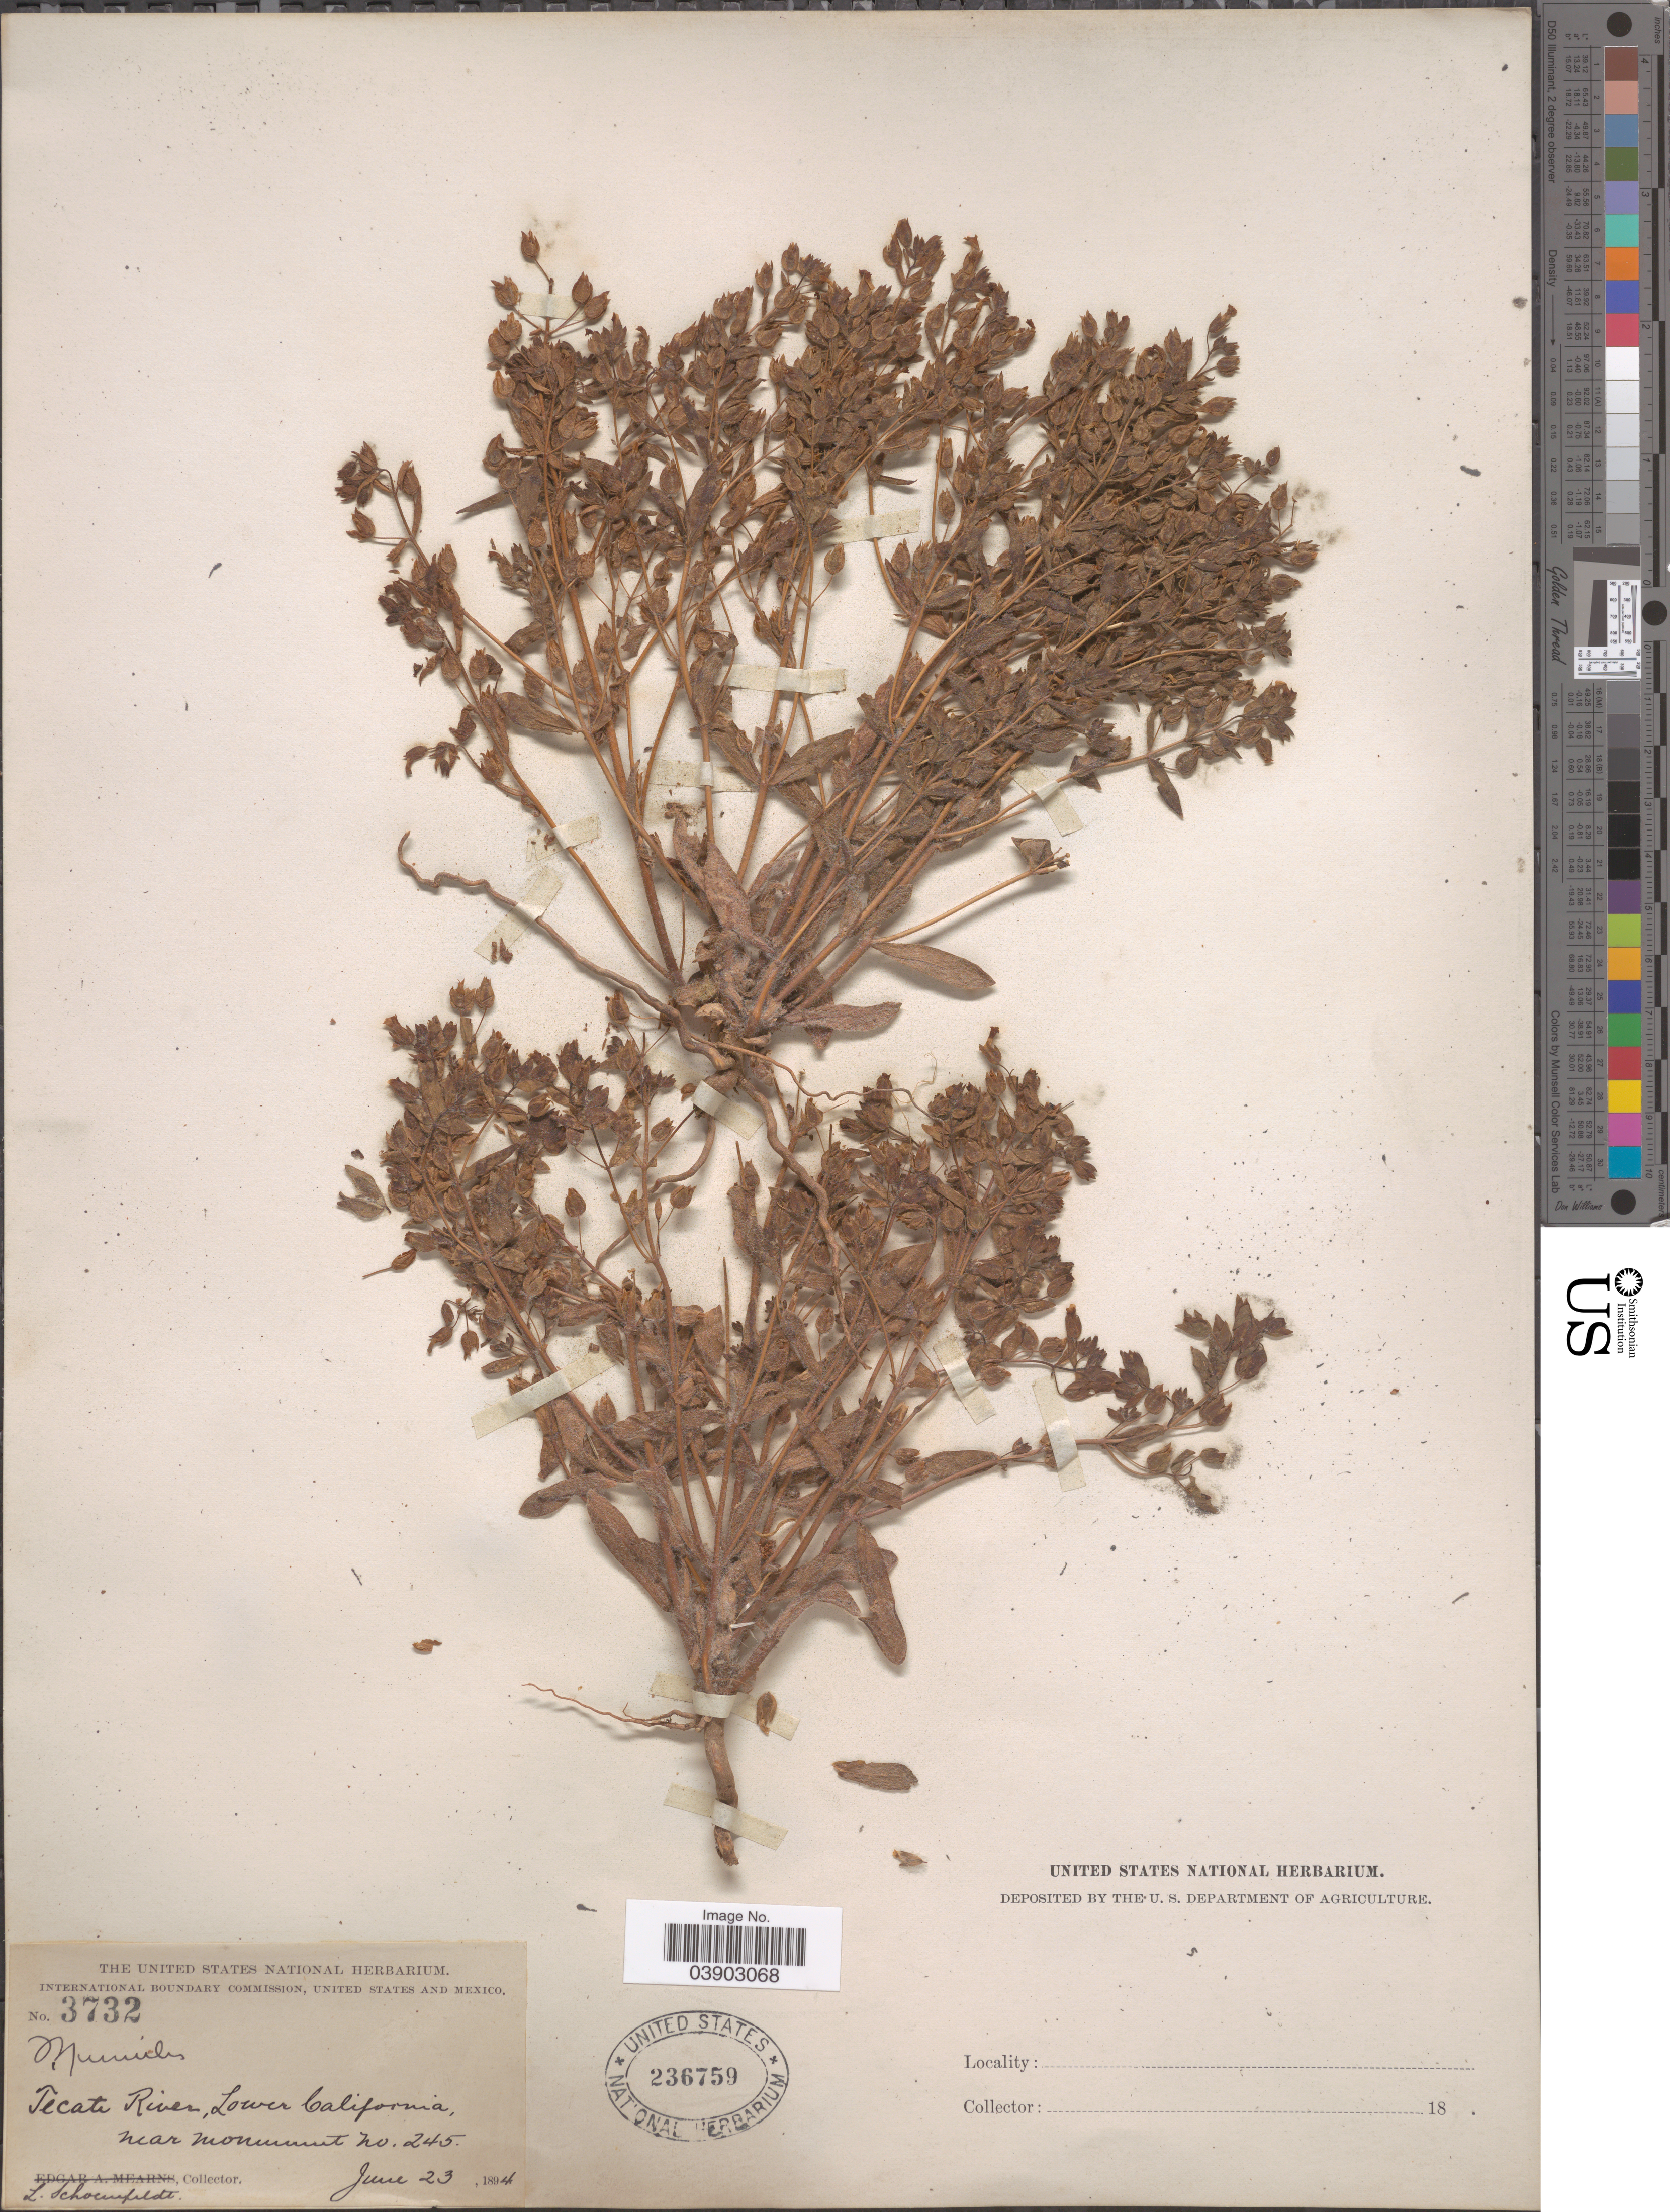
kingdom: Plantae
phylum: Tracheophyta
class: Magnoliopsida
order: Lamiales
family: Phrymaceae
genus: Mimetanthe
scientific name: Mimetanthe sp.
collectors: L. Schoenefeldt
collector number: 3732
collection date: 1894-06-23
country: Mexico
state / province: Baja California Norte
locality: Tecate River, Lower California, near Monument no. 245.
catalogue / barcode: US 236759